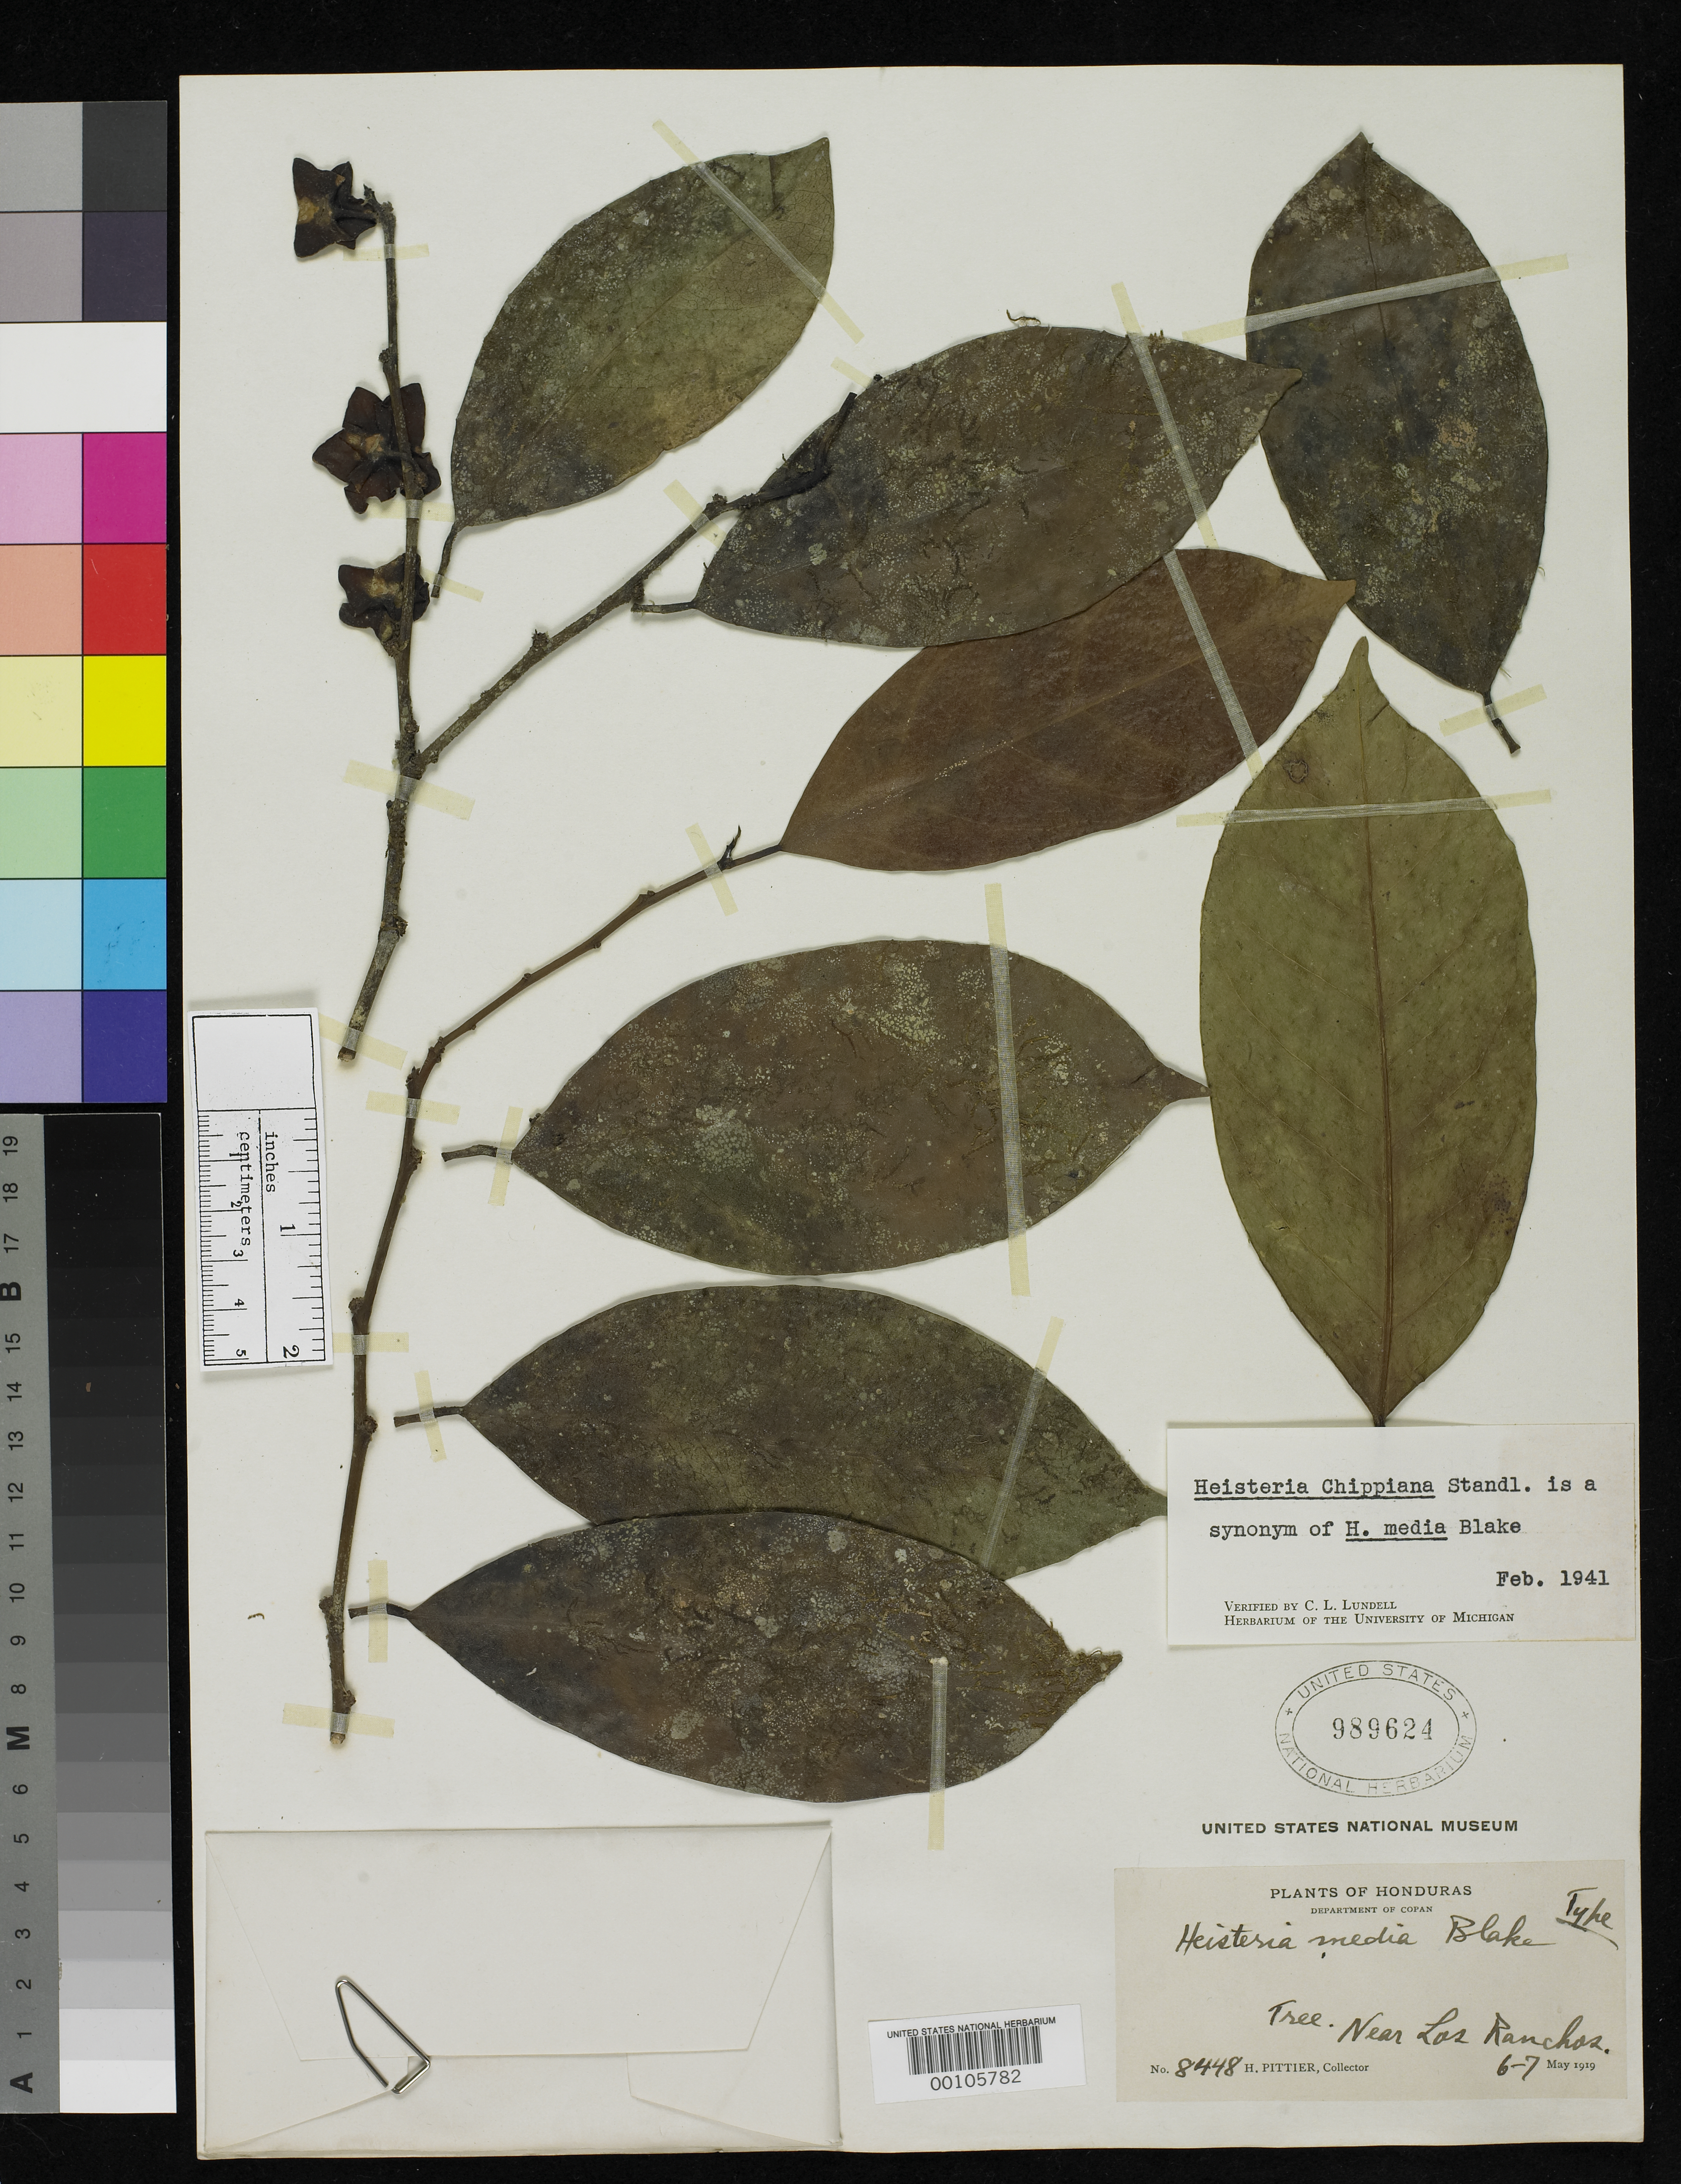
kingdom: Plantae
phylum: Tracheophyta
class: Magnoliopsida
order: Santalales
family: Erythropalaceae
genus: Heisteria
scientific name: Heisteria media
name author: S.F. Blake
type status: Holotype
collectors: H. F. Pittier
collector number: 8448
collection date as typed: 06 May 1919 to 07 May 1919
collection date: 1919-05-06/1919-05-07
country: Honduras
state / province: Copán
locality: Los Ranchos.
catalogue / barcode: US 989624